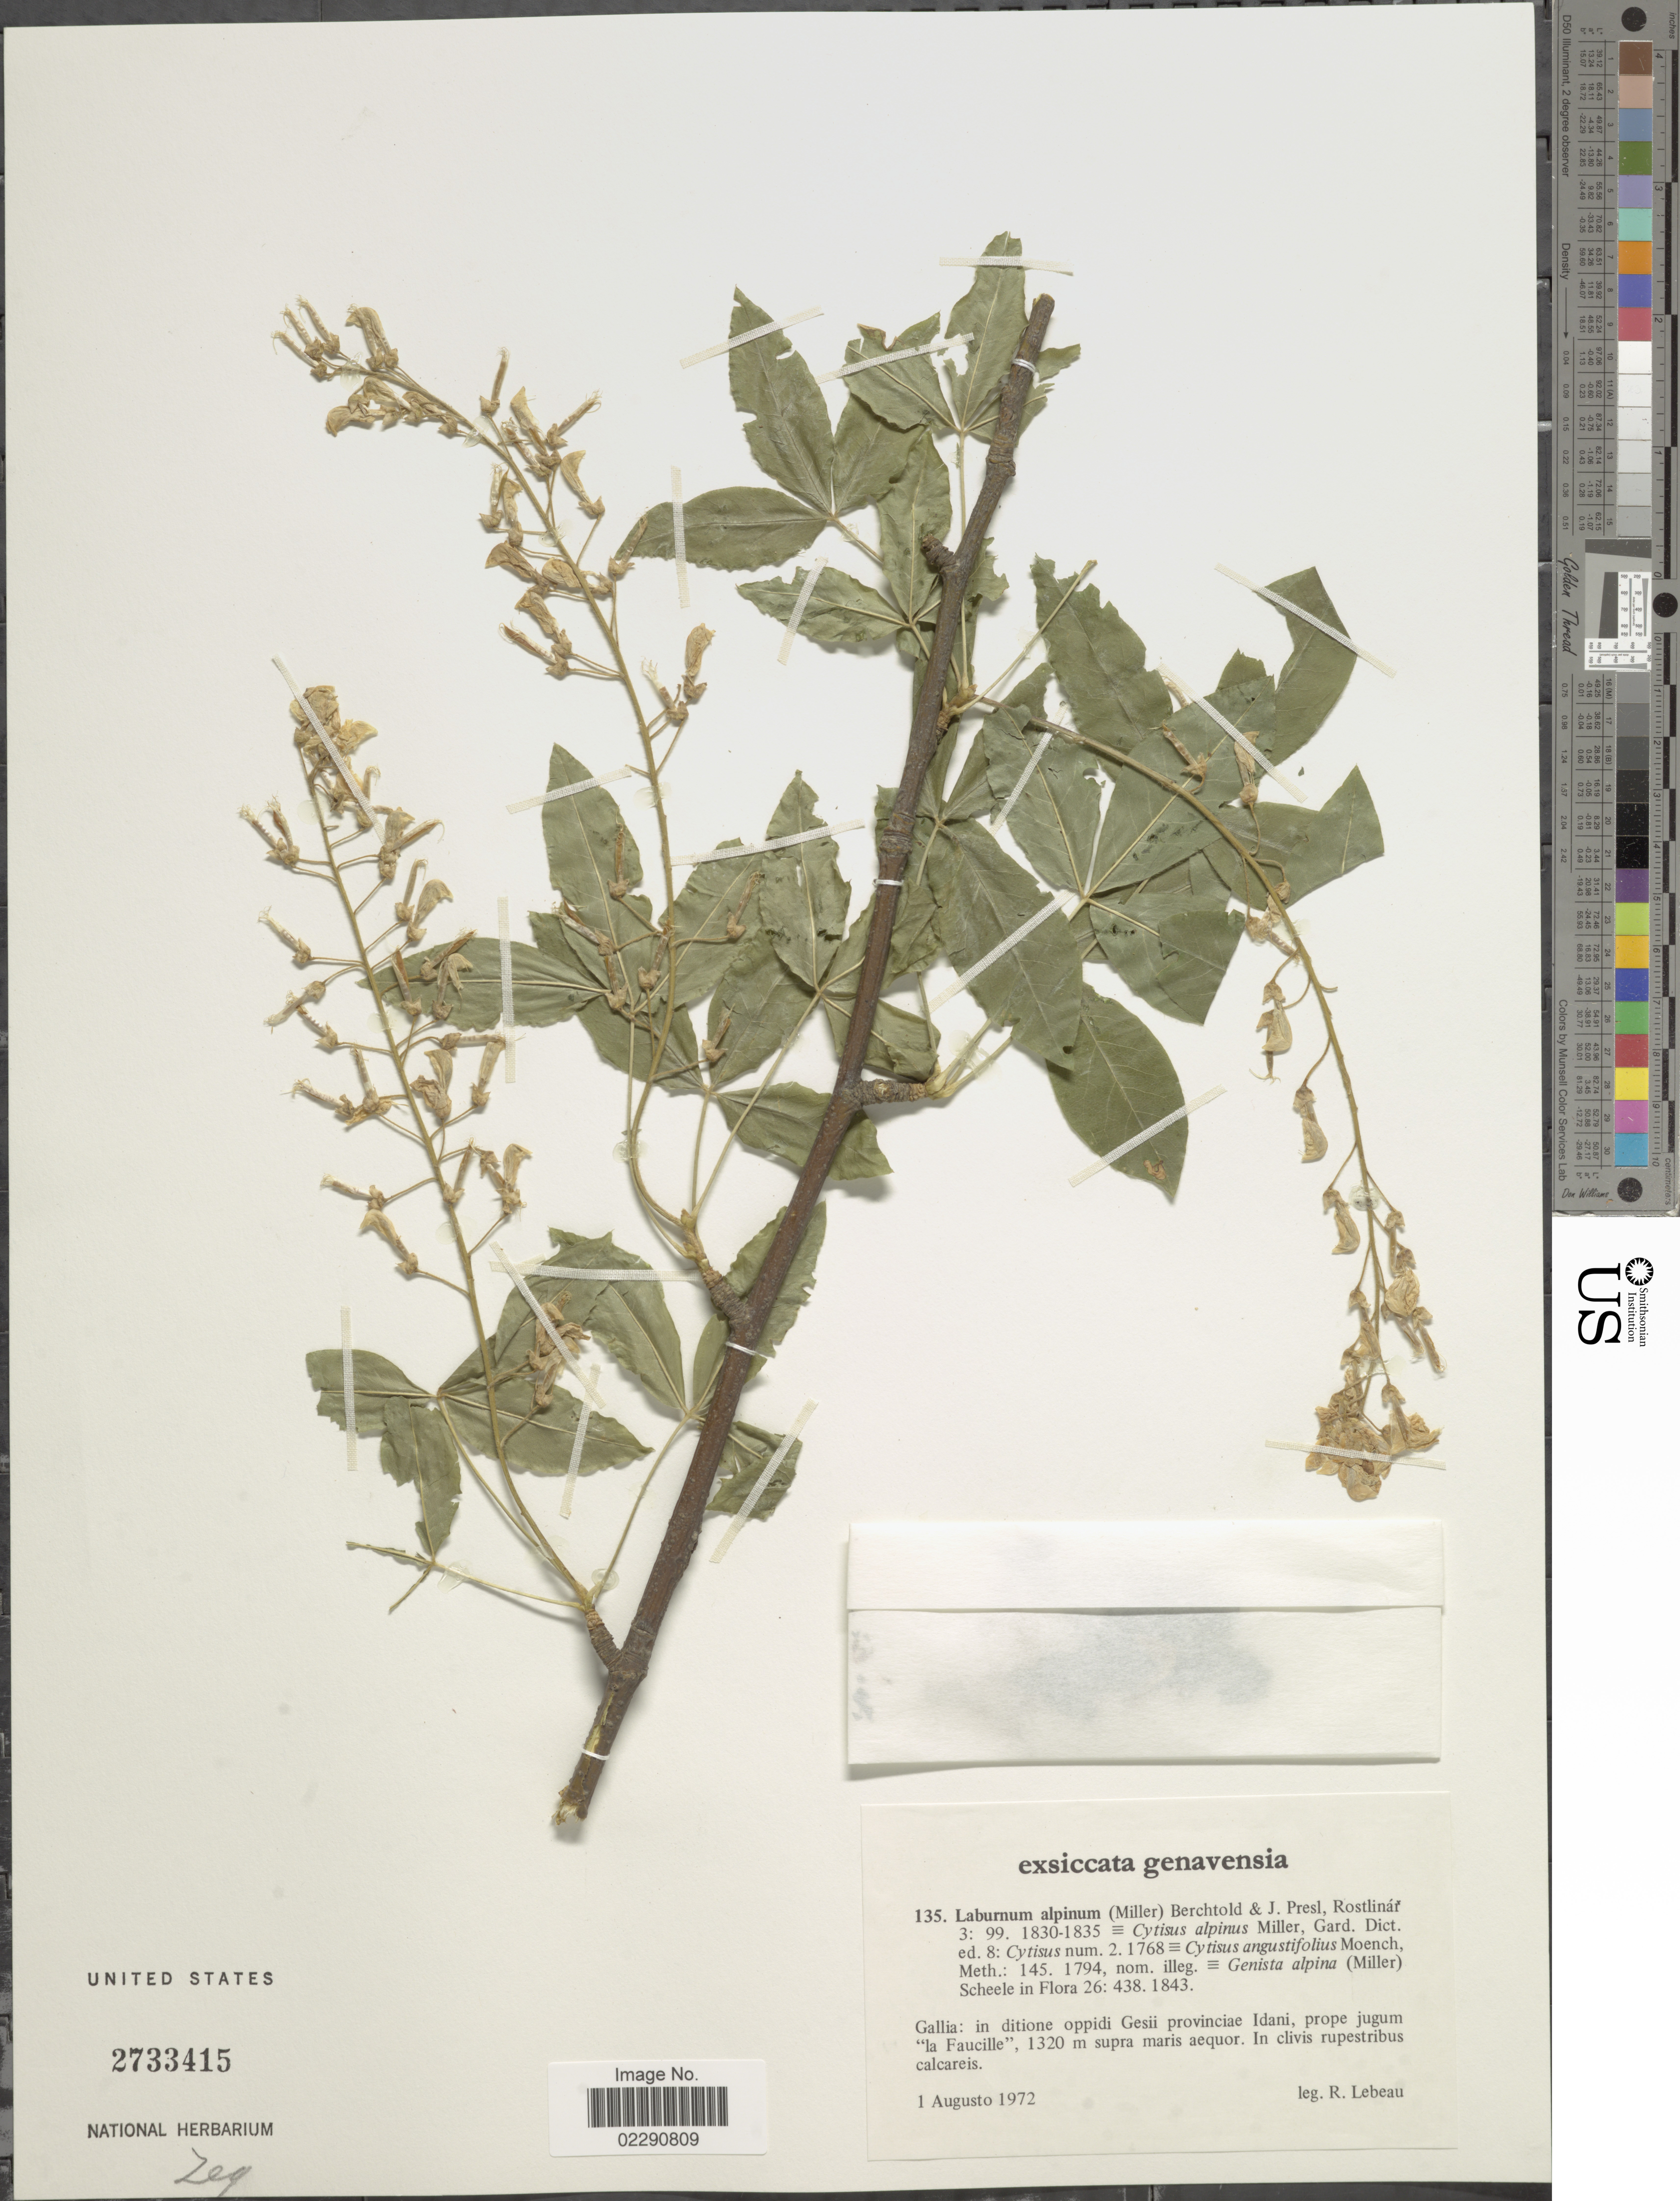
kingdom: Plantae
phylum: Tracheophyta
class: Magnoliopsida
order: Fabales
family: Fabaceae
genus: Laburnum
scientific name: Laburnum alpinum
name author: (Mill.) Bercht. & J. Presl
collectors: R. Lebeau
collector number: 135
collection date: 1972-08-01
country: France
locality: Genavensia, Gallia, in ditione oppidi Gesii provinciae Idani, prope jugum la Faucille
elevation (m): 1320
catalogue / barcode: US 2733415